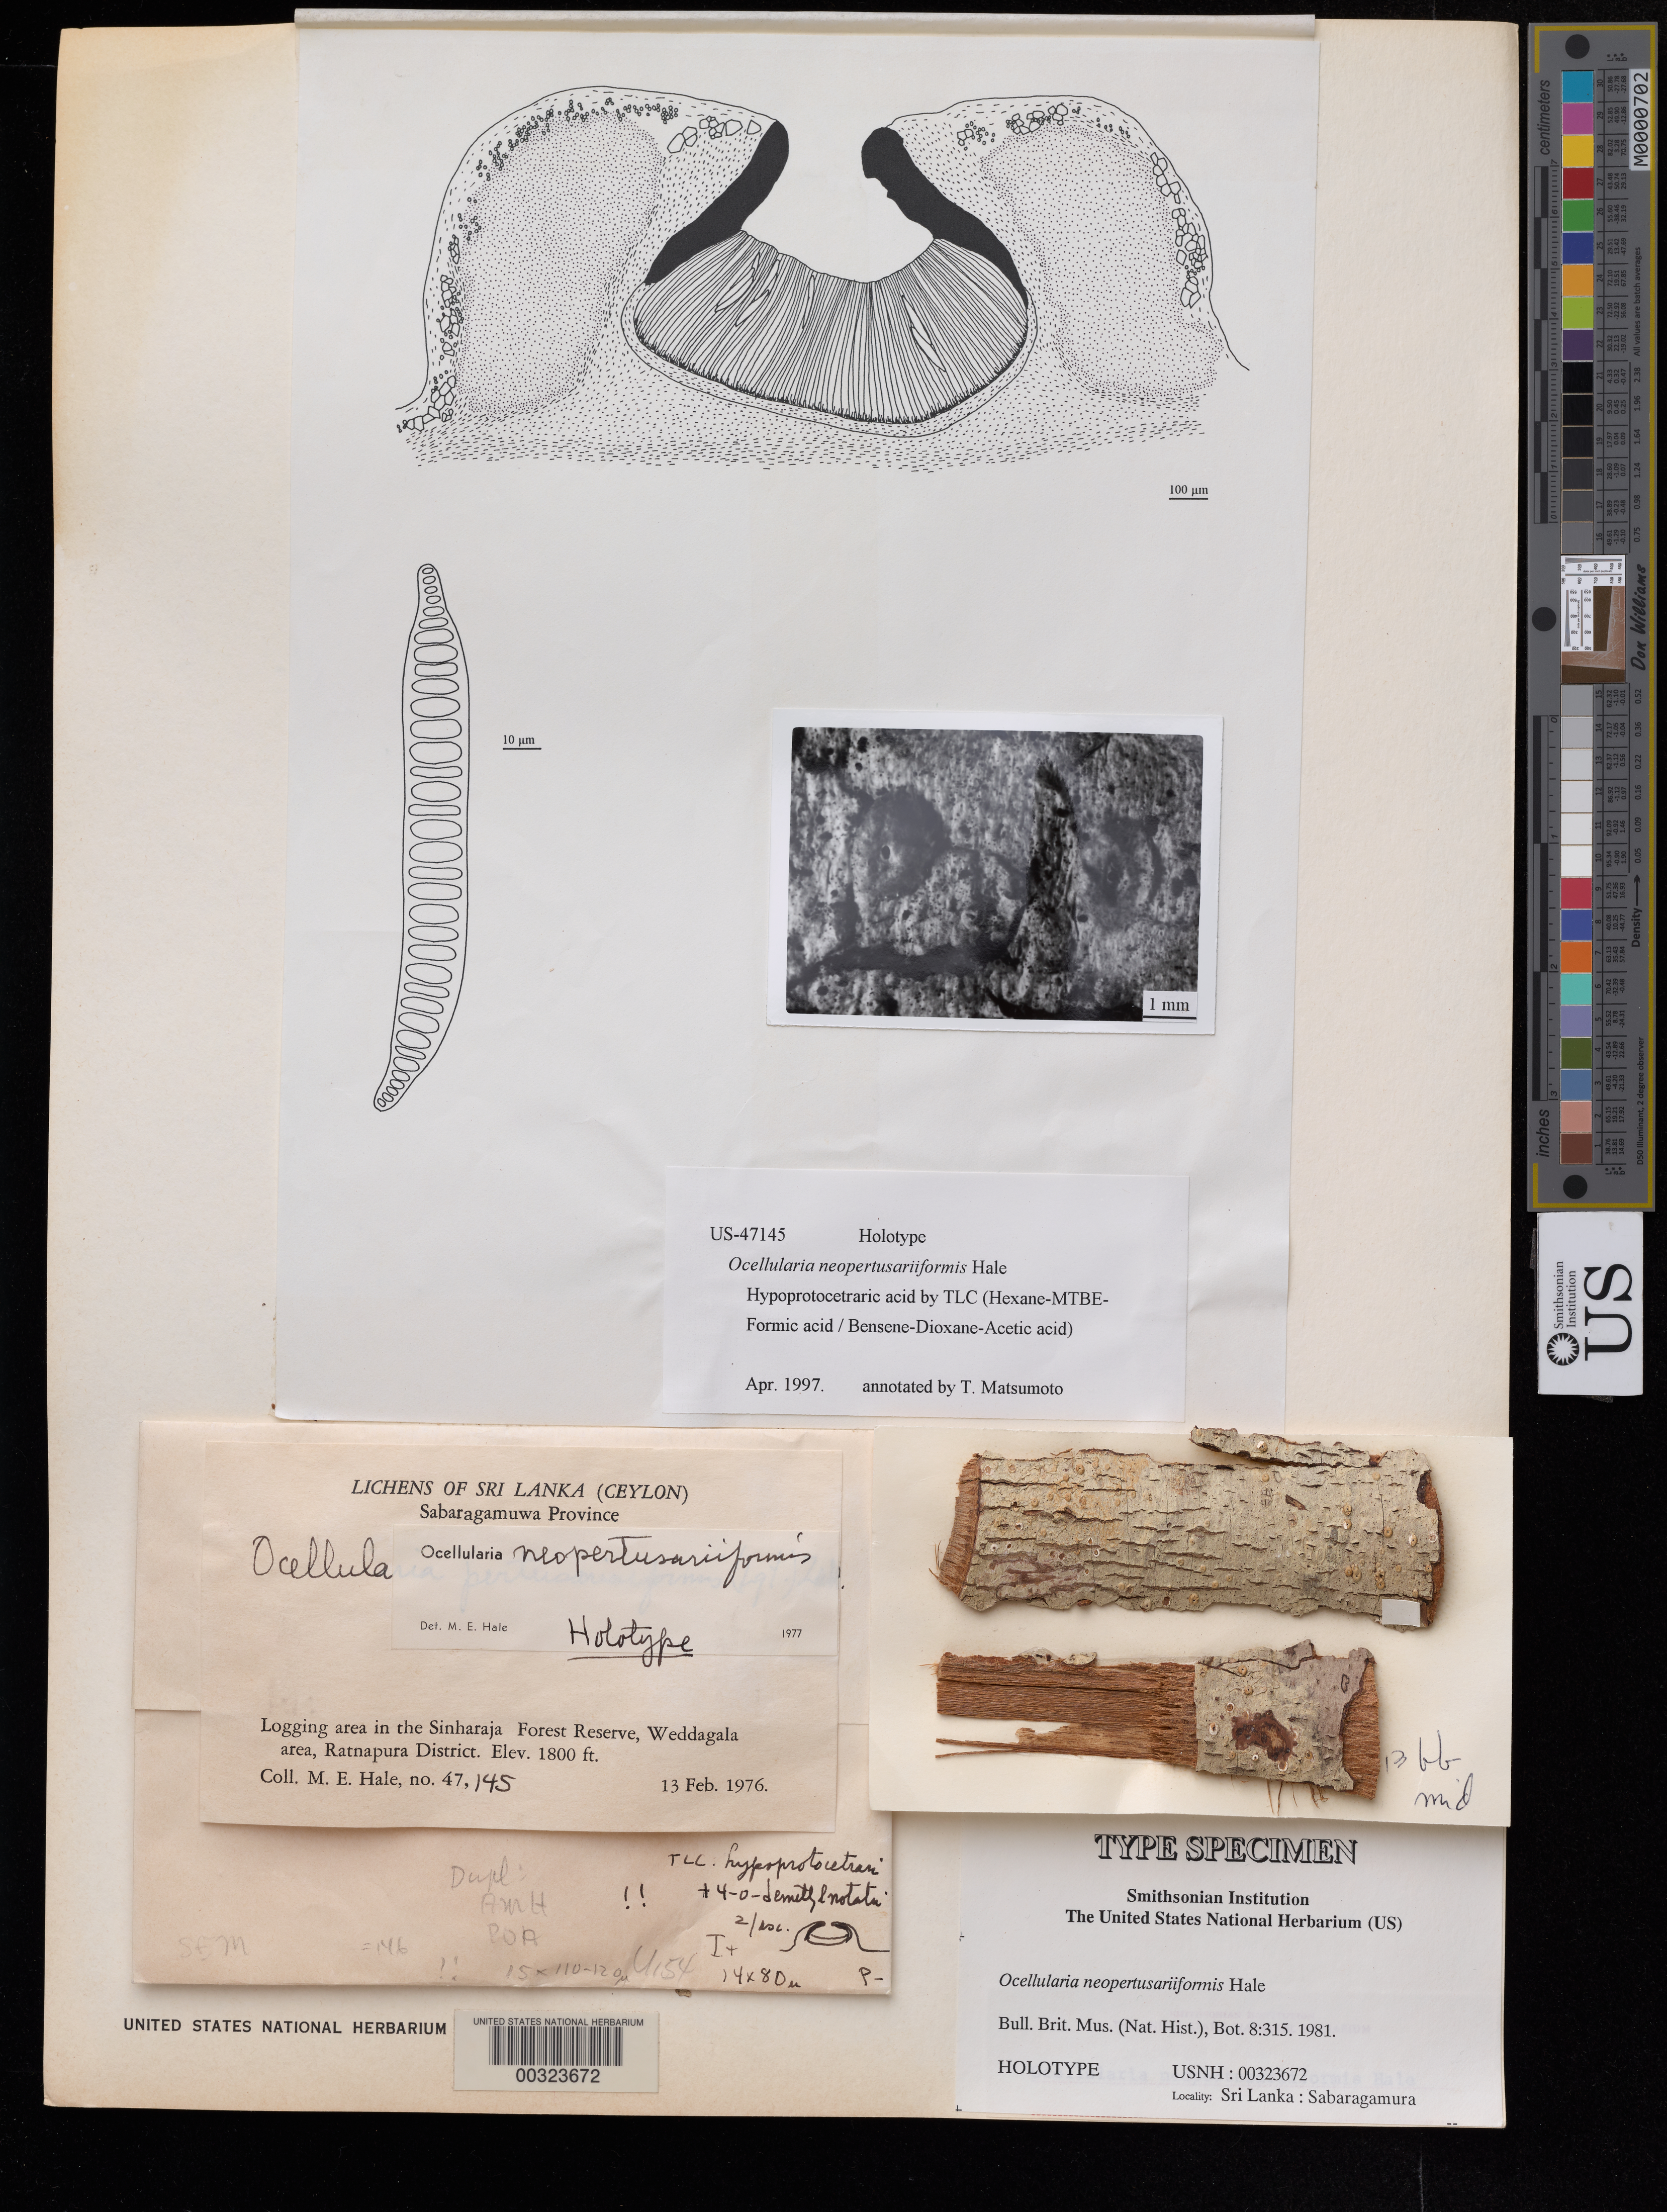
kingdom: Fungi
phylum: Ascomycota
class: Lecanoromycetes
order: Ostropales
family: Graphidaceae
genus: Ocellularia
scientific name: Ocellularia neopertusariiformis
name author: Hale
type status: Holotype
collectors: M. Hale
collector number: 47145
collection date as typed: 13 Feb 1976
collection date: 1976-02-13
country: Sri Lanka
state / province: Sabaragamuwa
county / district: Ratnapura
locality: Logging area in Sinharaja Forest Reserve, Weddagala area.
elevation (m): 1800